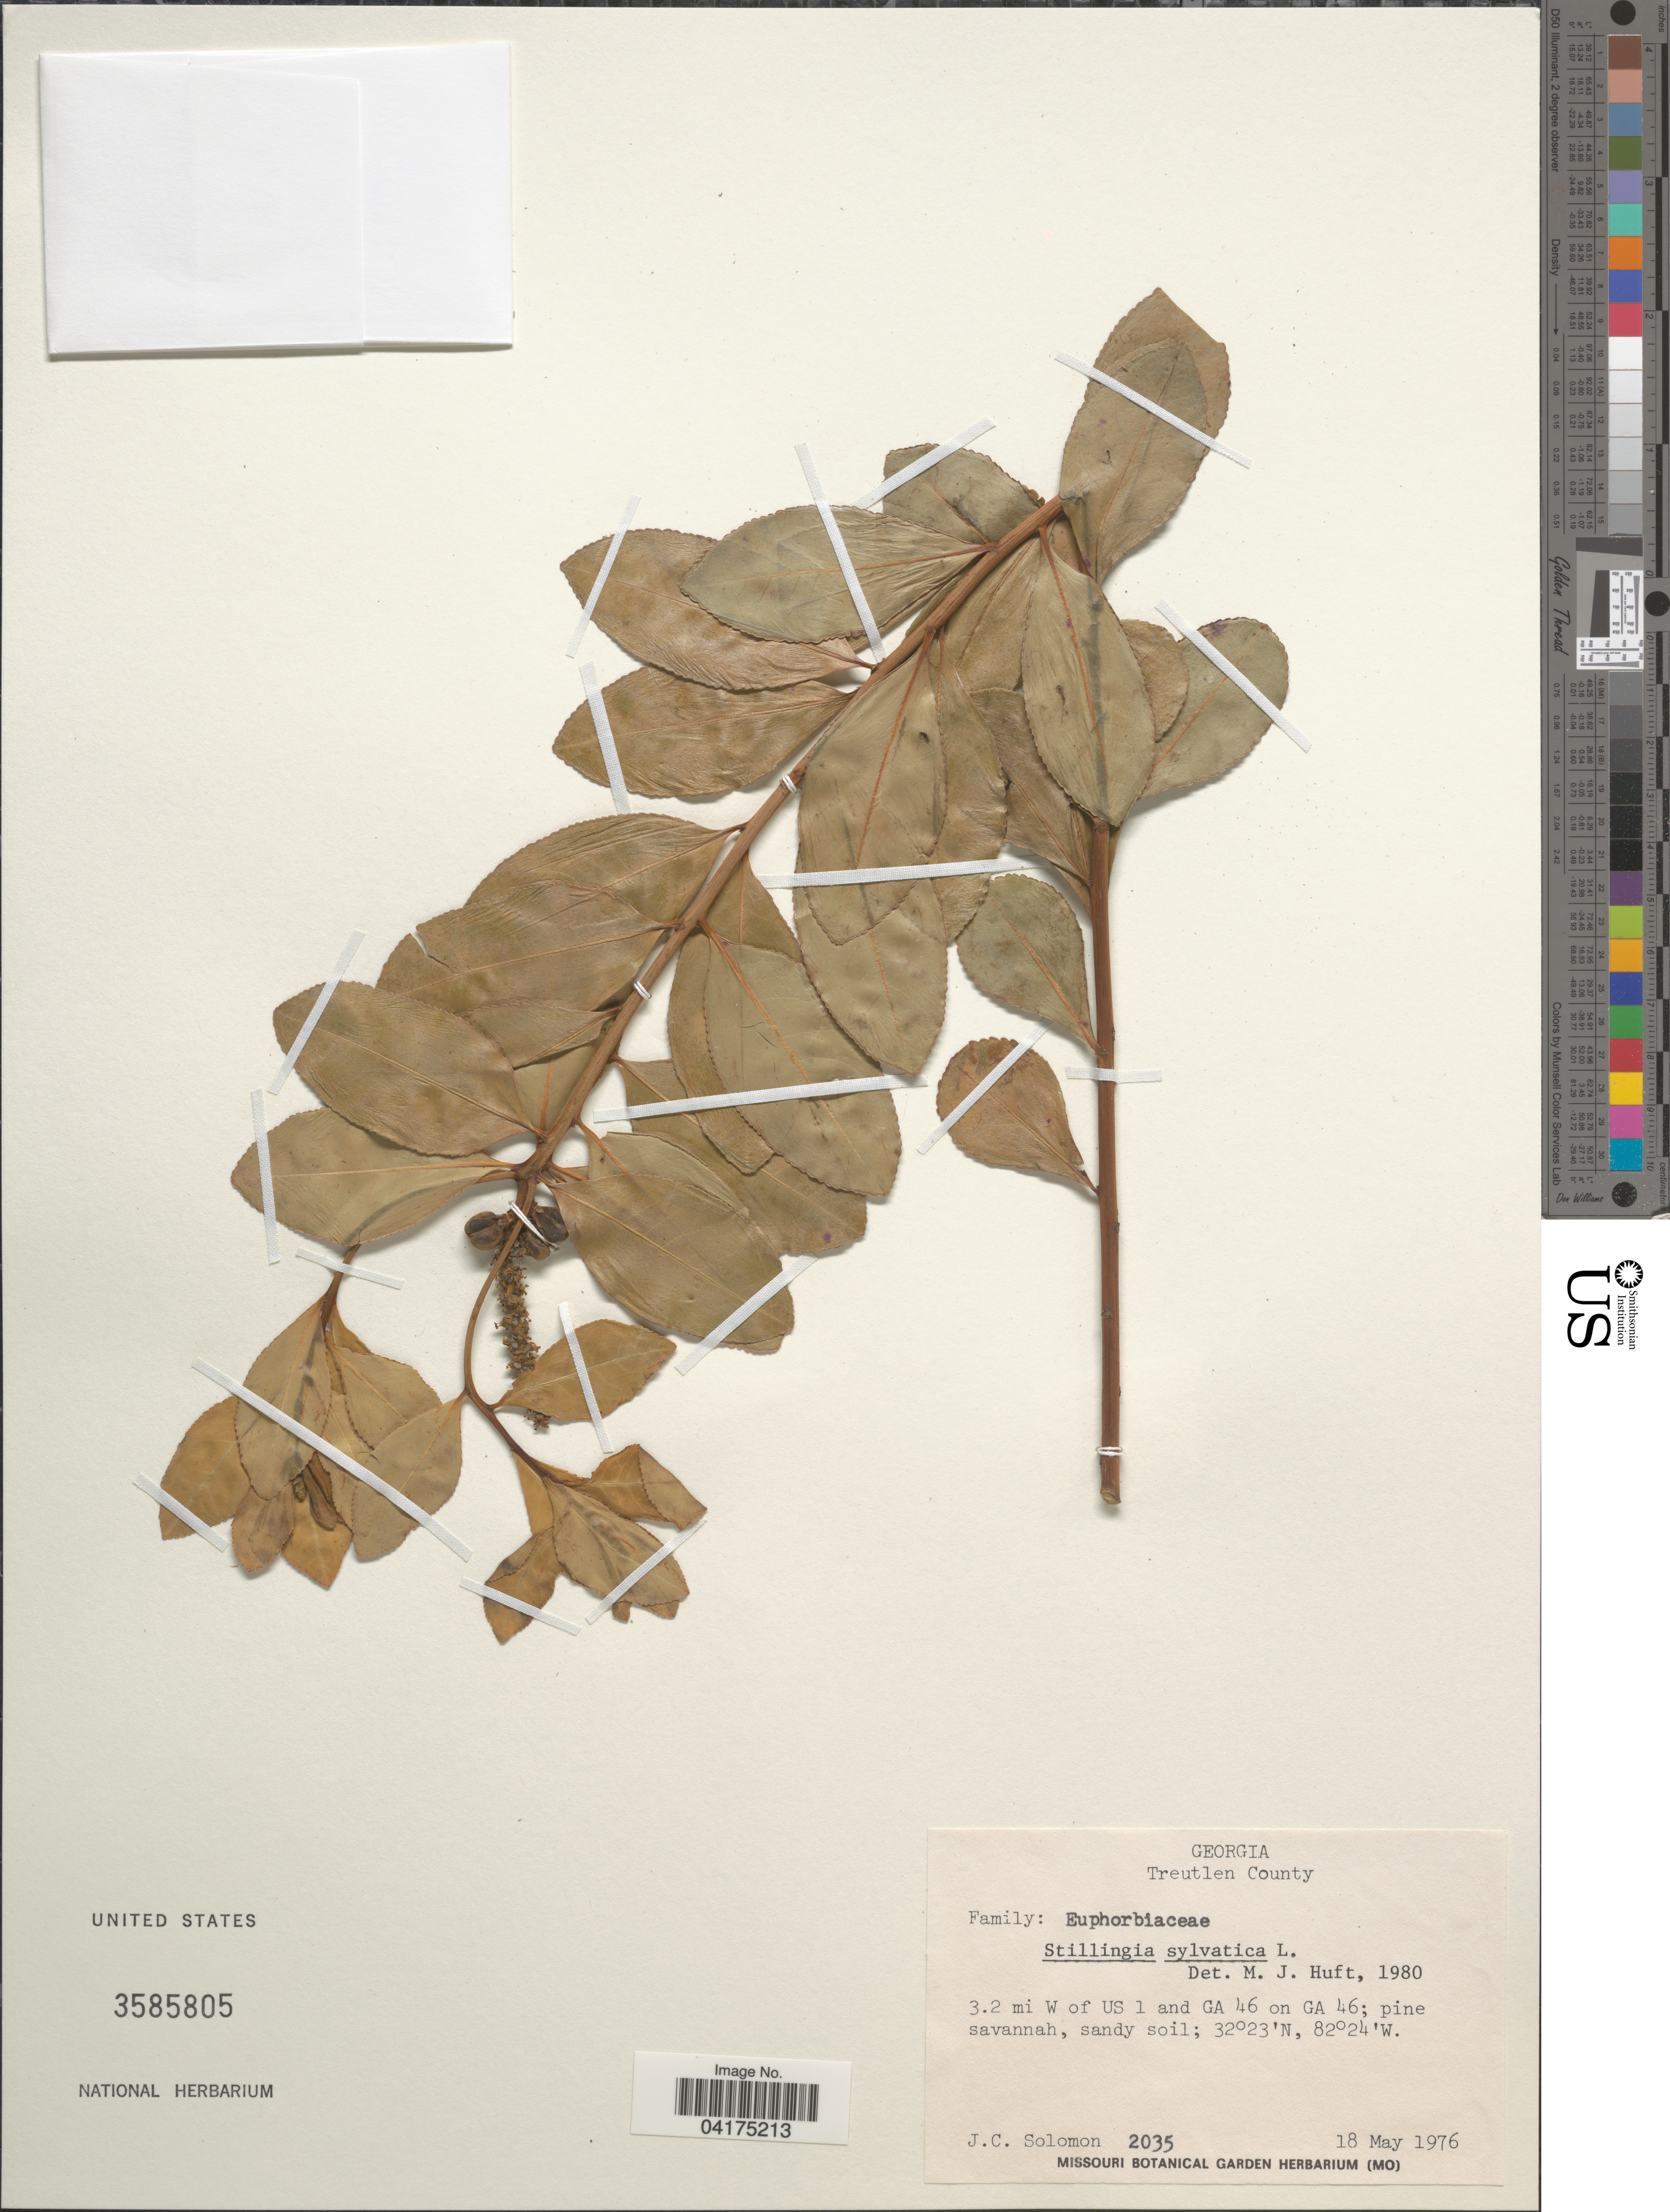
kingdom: Plantae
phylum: Tracheophyta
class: Magnoliopsida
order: Malpighiales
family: Euphorbiaceae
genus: Stillingia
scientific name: Stillingia sylvatica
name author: L.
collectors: J. C. Solomon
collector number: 2035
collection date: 1976-05-18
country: United States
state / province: Georgia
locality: Treutlen County. 3.2 mi W of US 1 and GA 46 on GA 46.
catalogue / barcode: US 3585805